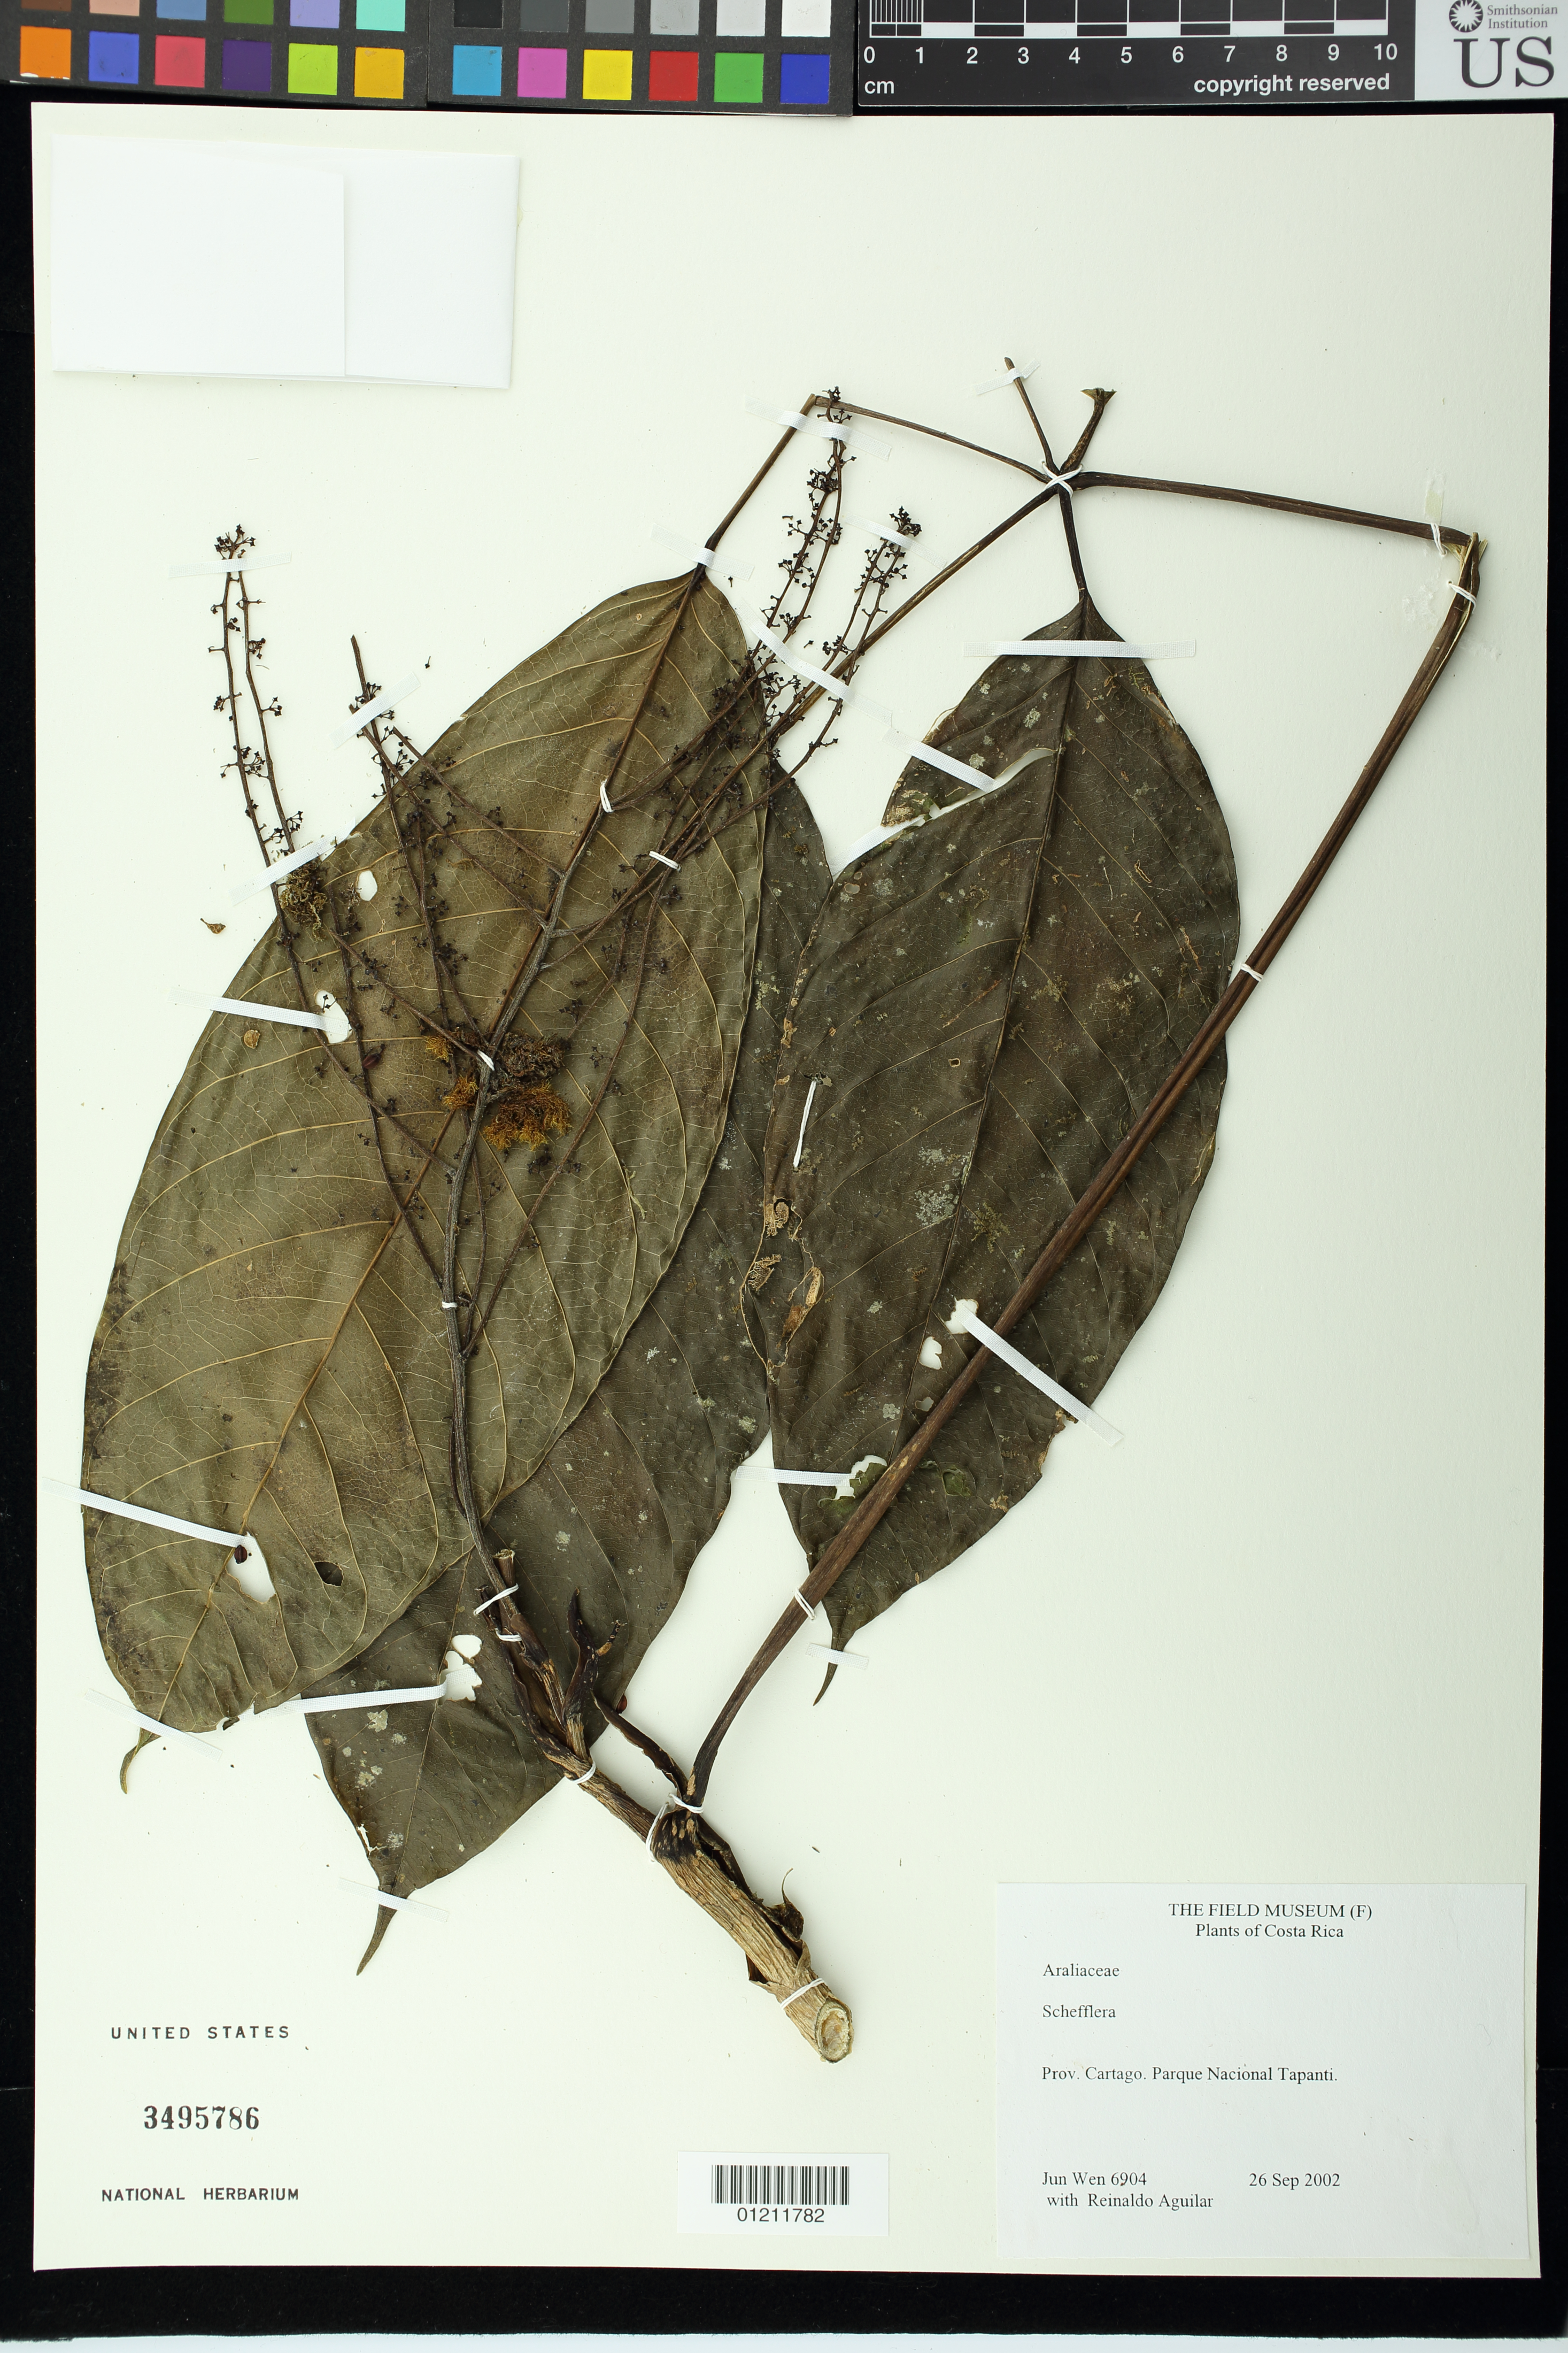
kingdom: Plantae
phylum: Tracheophyta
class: Magnoliopsida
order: Apiales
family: Araliaceae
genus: Schefflera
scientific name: Schefflera sp.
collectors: J. Wen & R. Aguilar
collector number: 6904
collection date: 2002-09-26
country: Costa Rica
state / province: Cartago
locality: Parque Nacional Tapanti.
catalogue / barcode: US 3495786